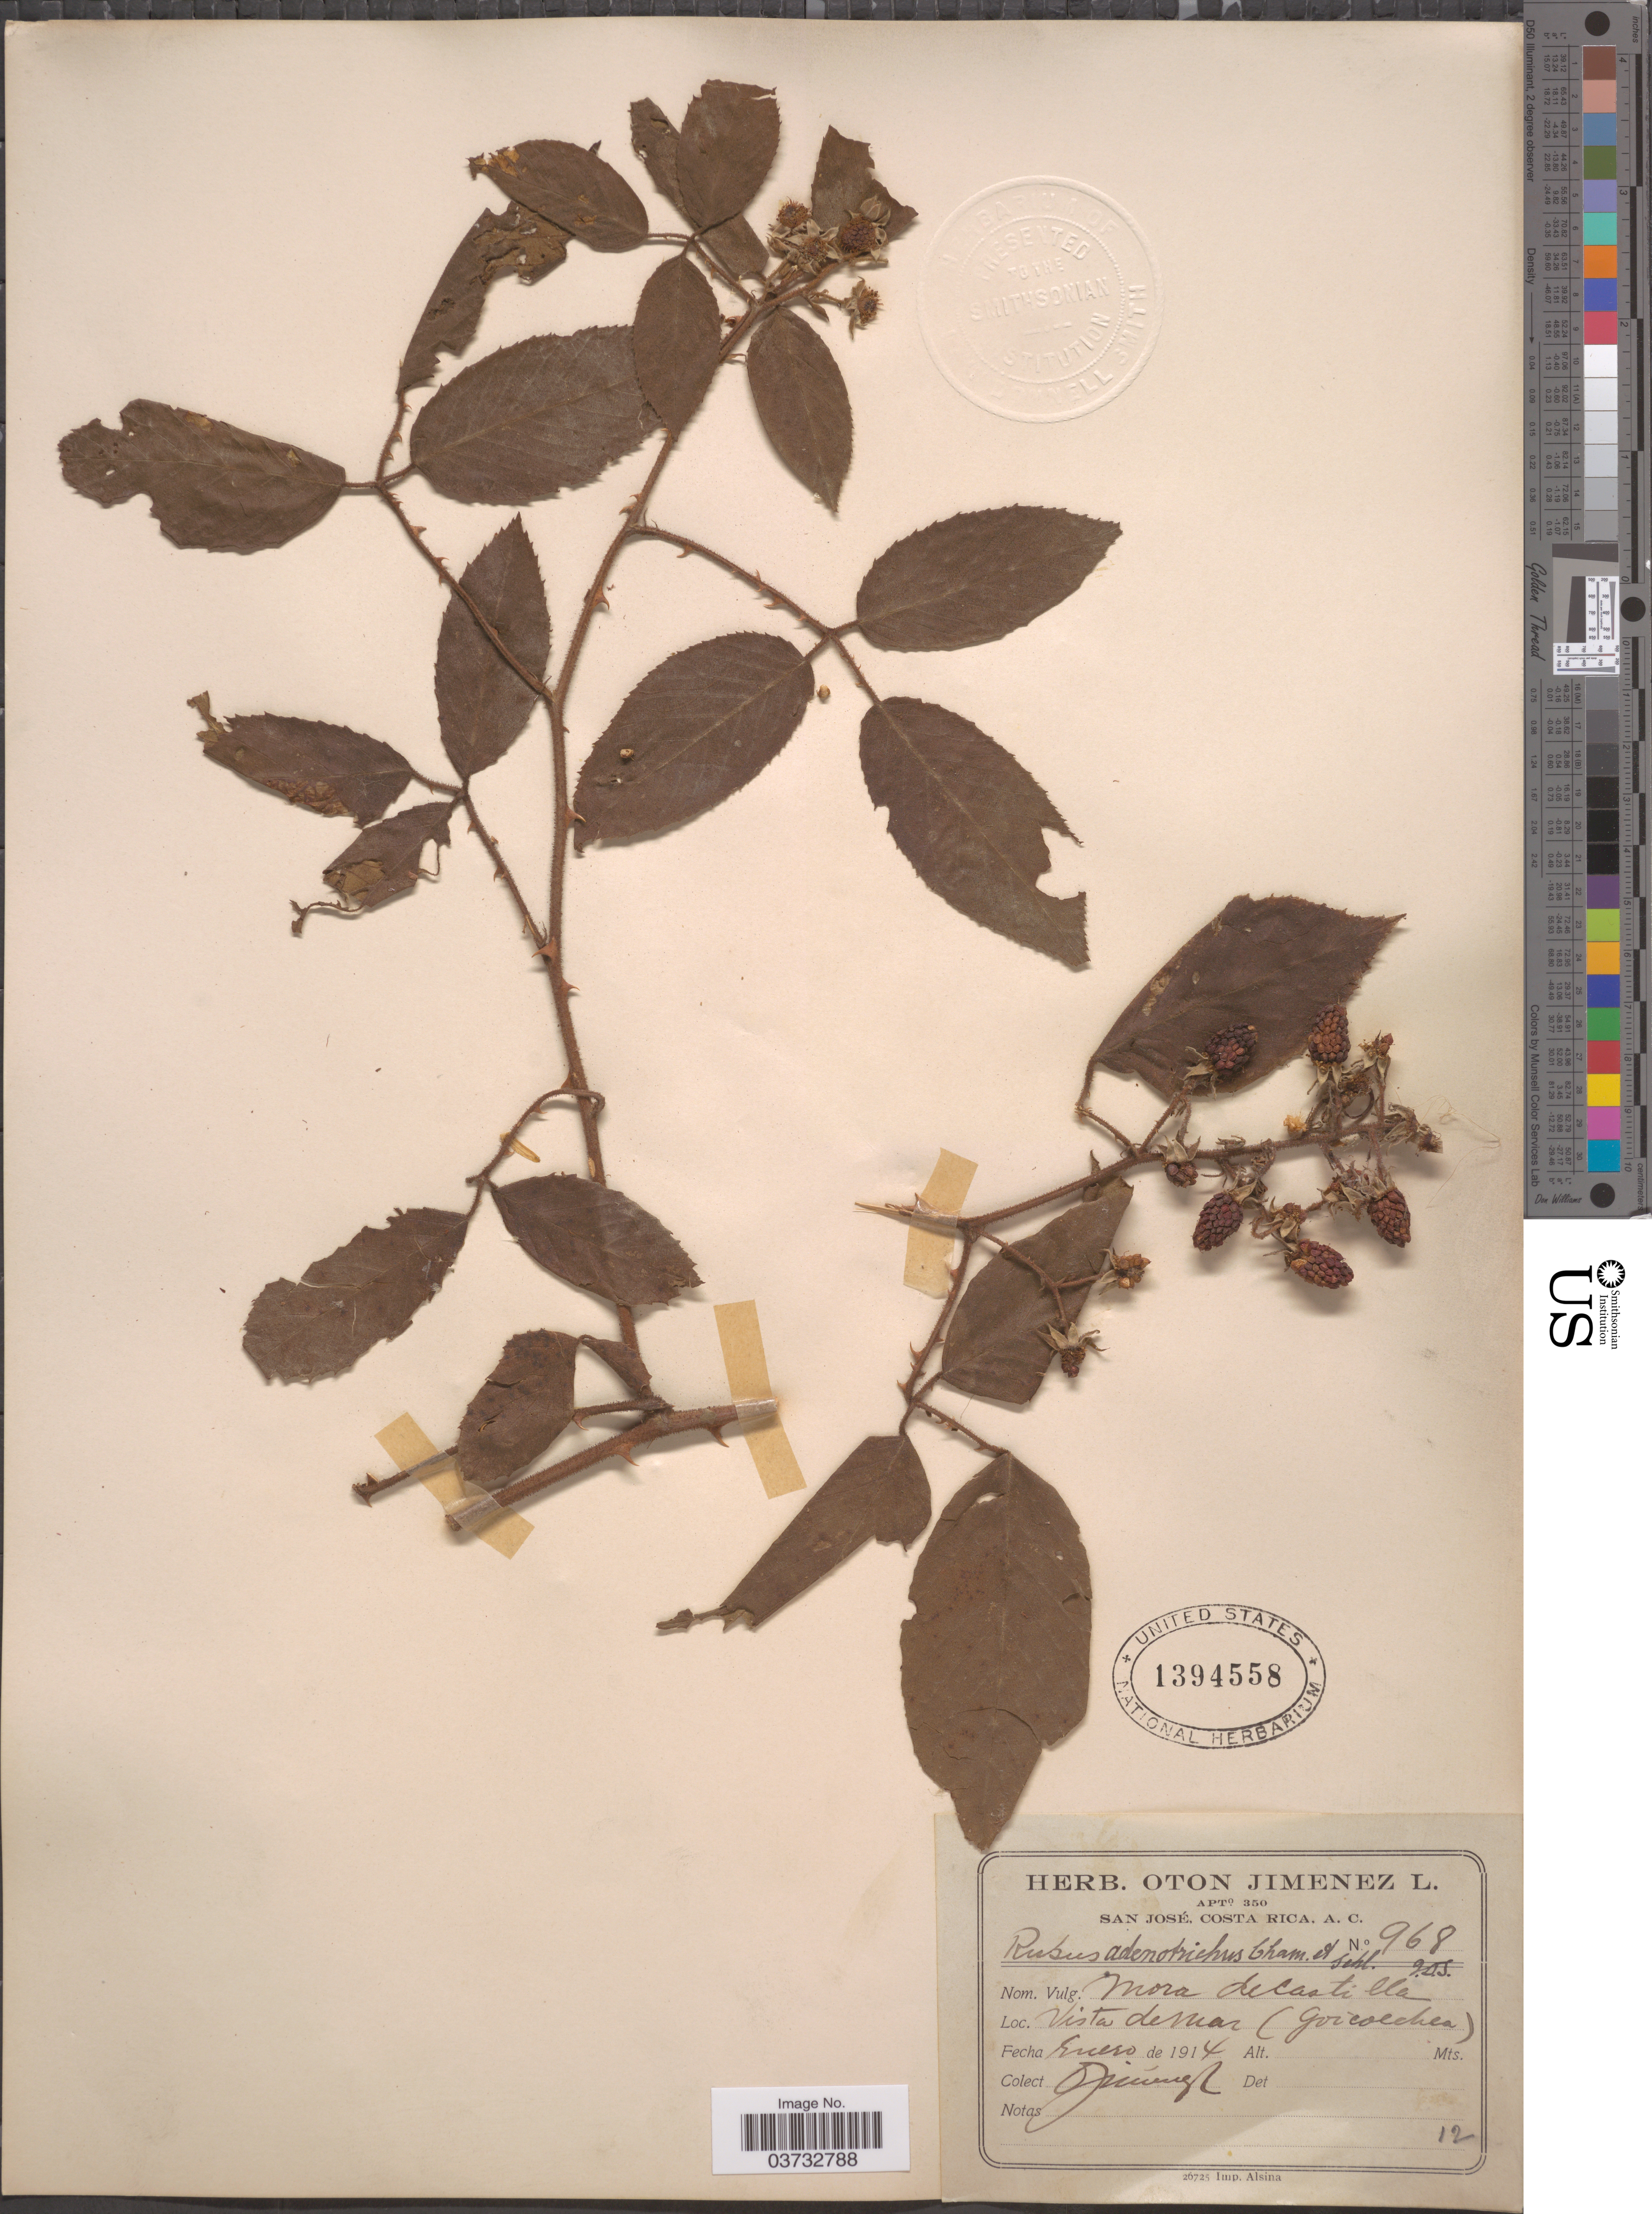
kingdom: Plantae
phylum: Tracheophyta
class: Magnoliopsida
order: Rosales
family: Rosaceae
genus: Rubus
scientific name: Rubus adenotrichos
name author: Schltdl.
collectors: O. Jimenez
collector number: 968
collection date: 1914-01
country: Costa Rica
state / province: San José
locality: Vista demar (Goicoechea).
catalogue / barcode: US 1394558